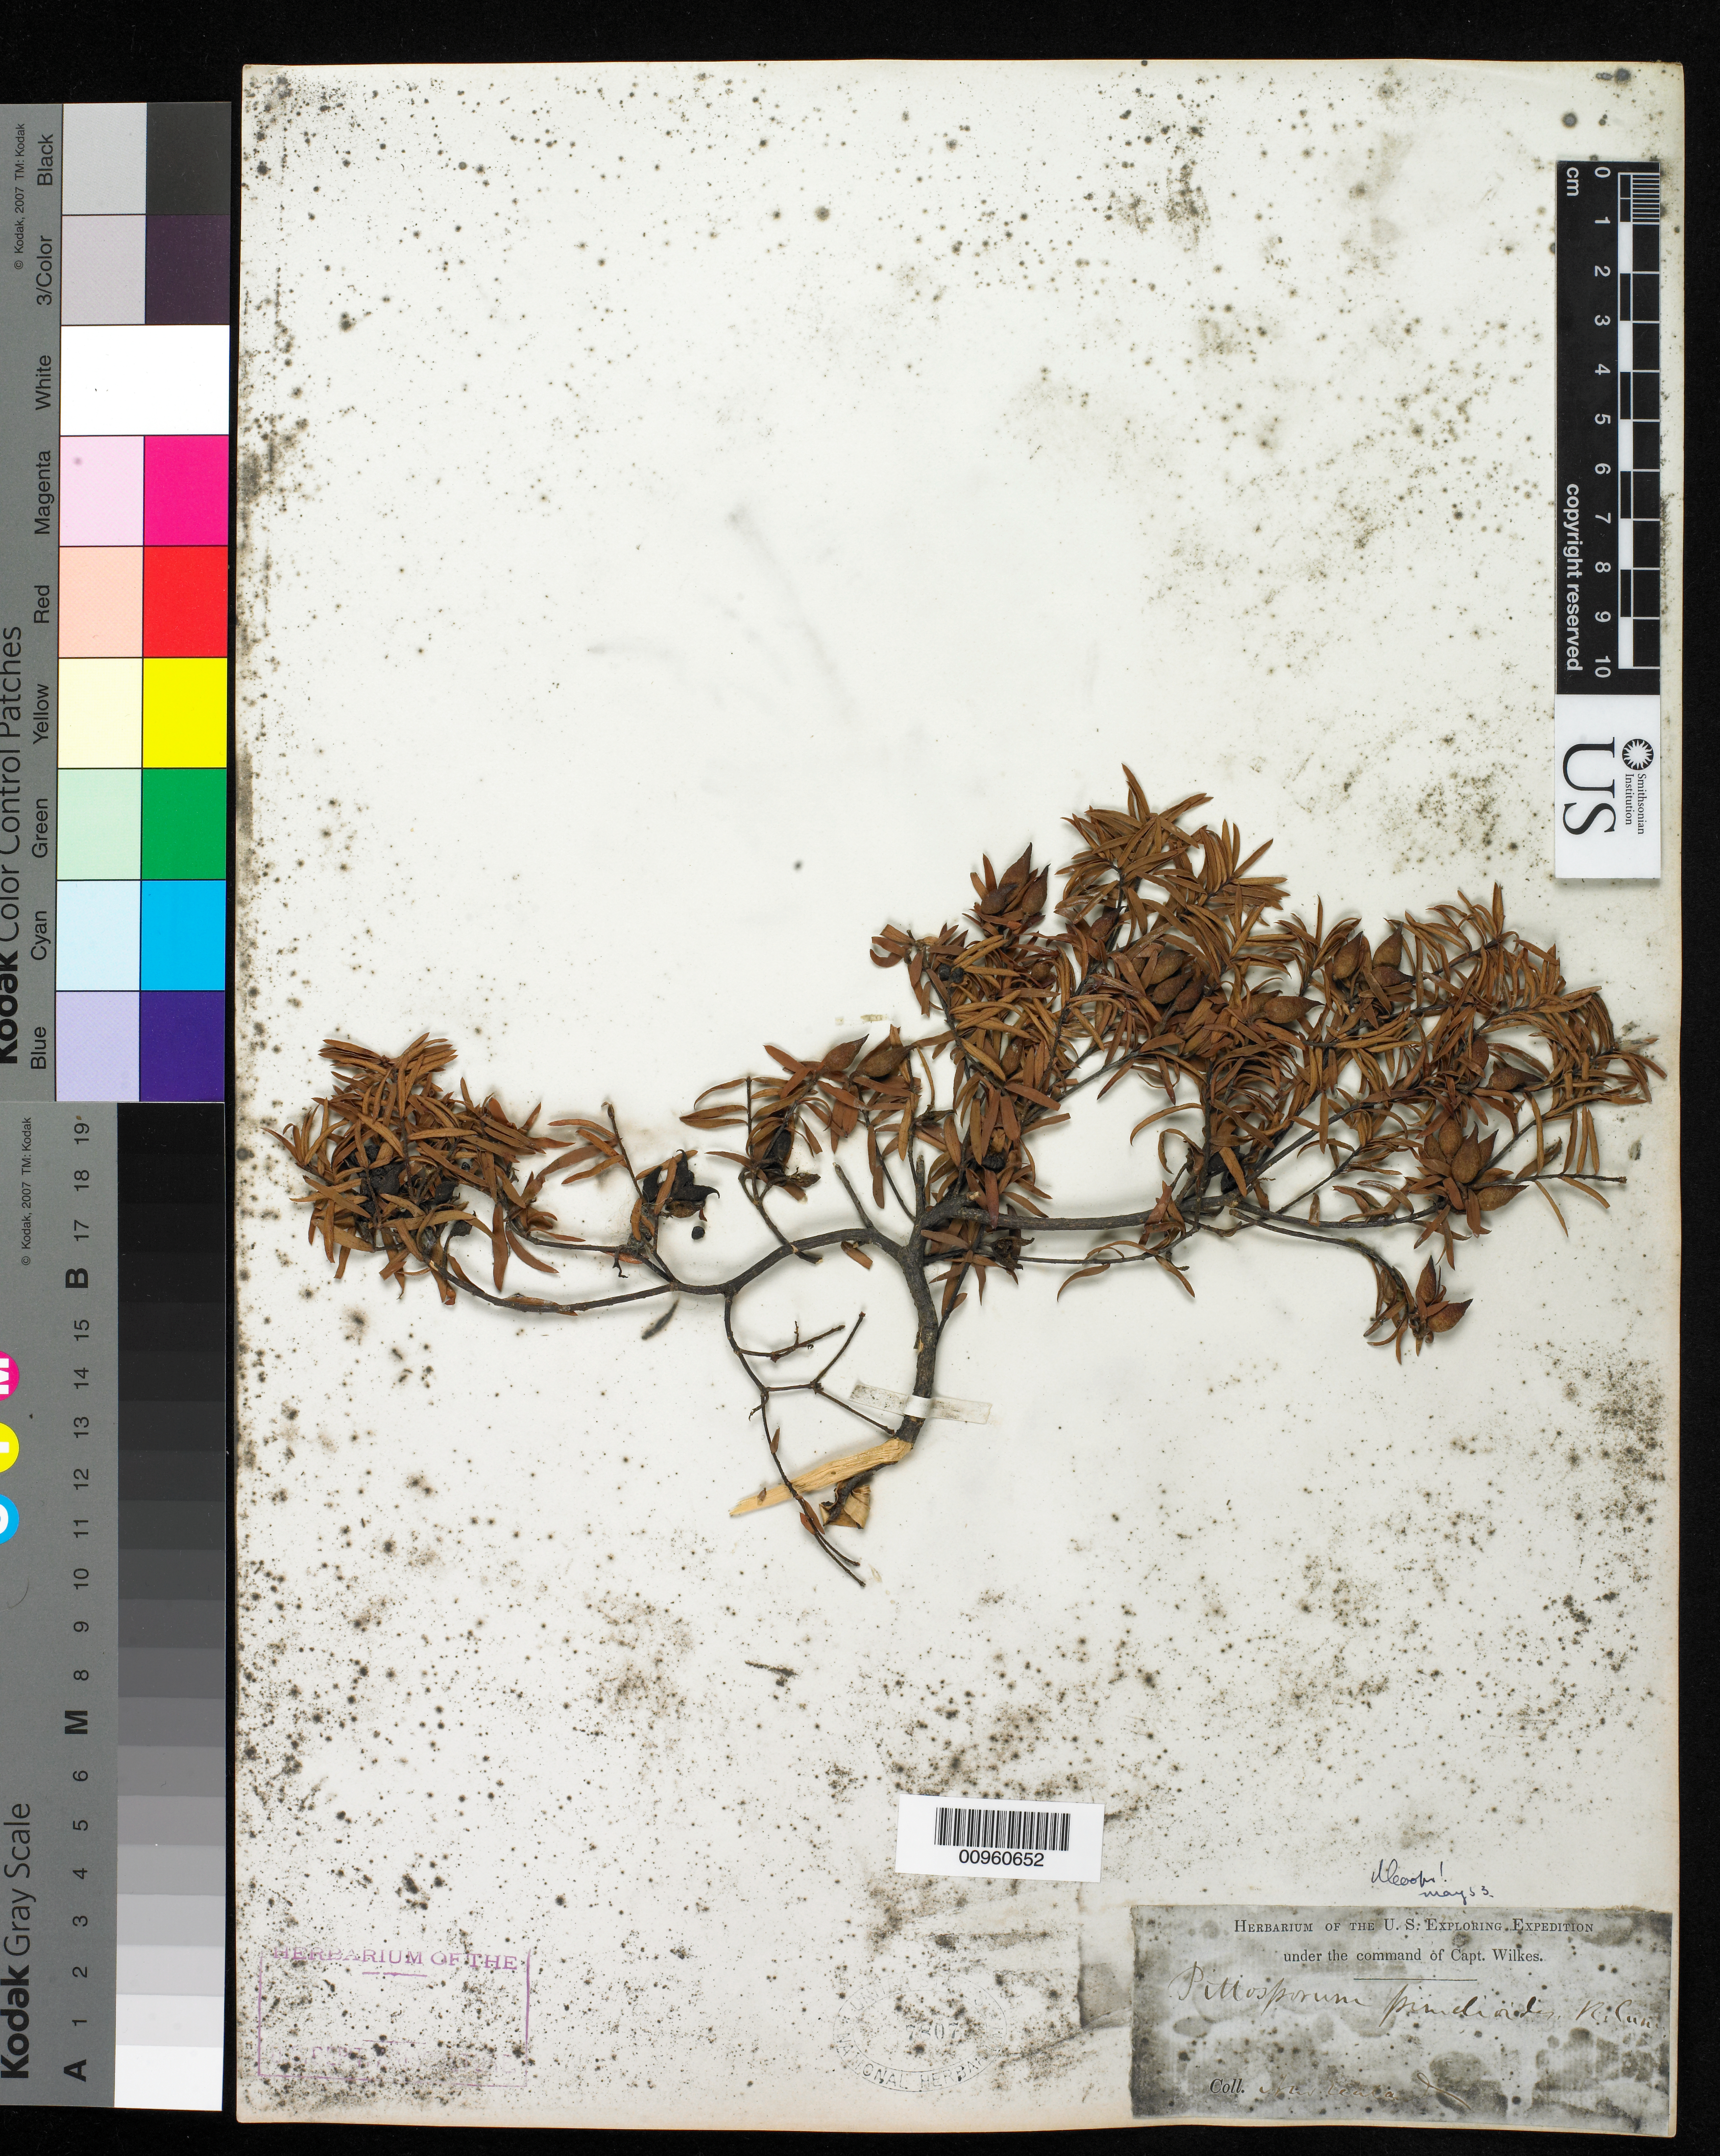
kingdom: Plantae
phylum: Tracheophyta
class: Magnoliopsida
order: Apiales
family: Pittosporaceae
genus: Pittosporum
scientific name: Pittosporum pimeleoides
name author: R. Cunn. ex A. Cunn.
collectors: Wilkes Explor. Exped.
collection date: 1838/1842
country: New Zealand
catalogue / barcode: US 7807